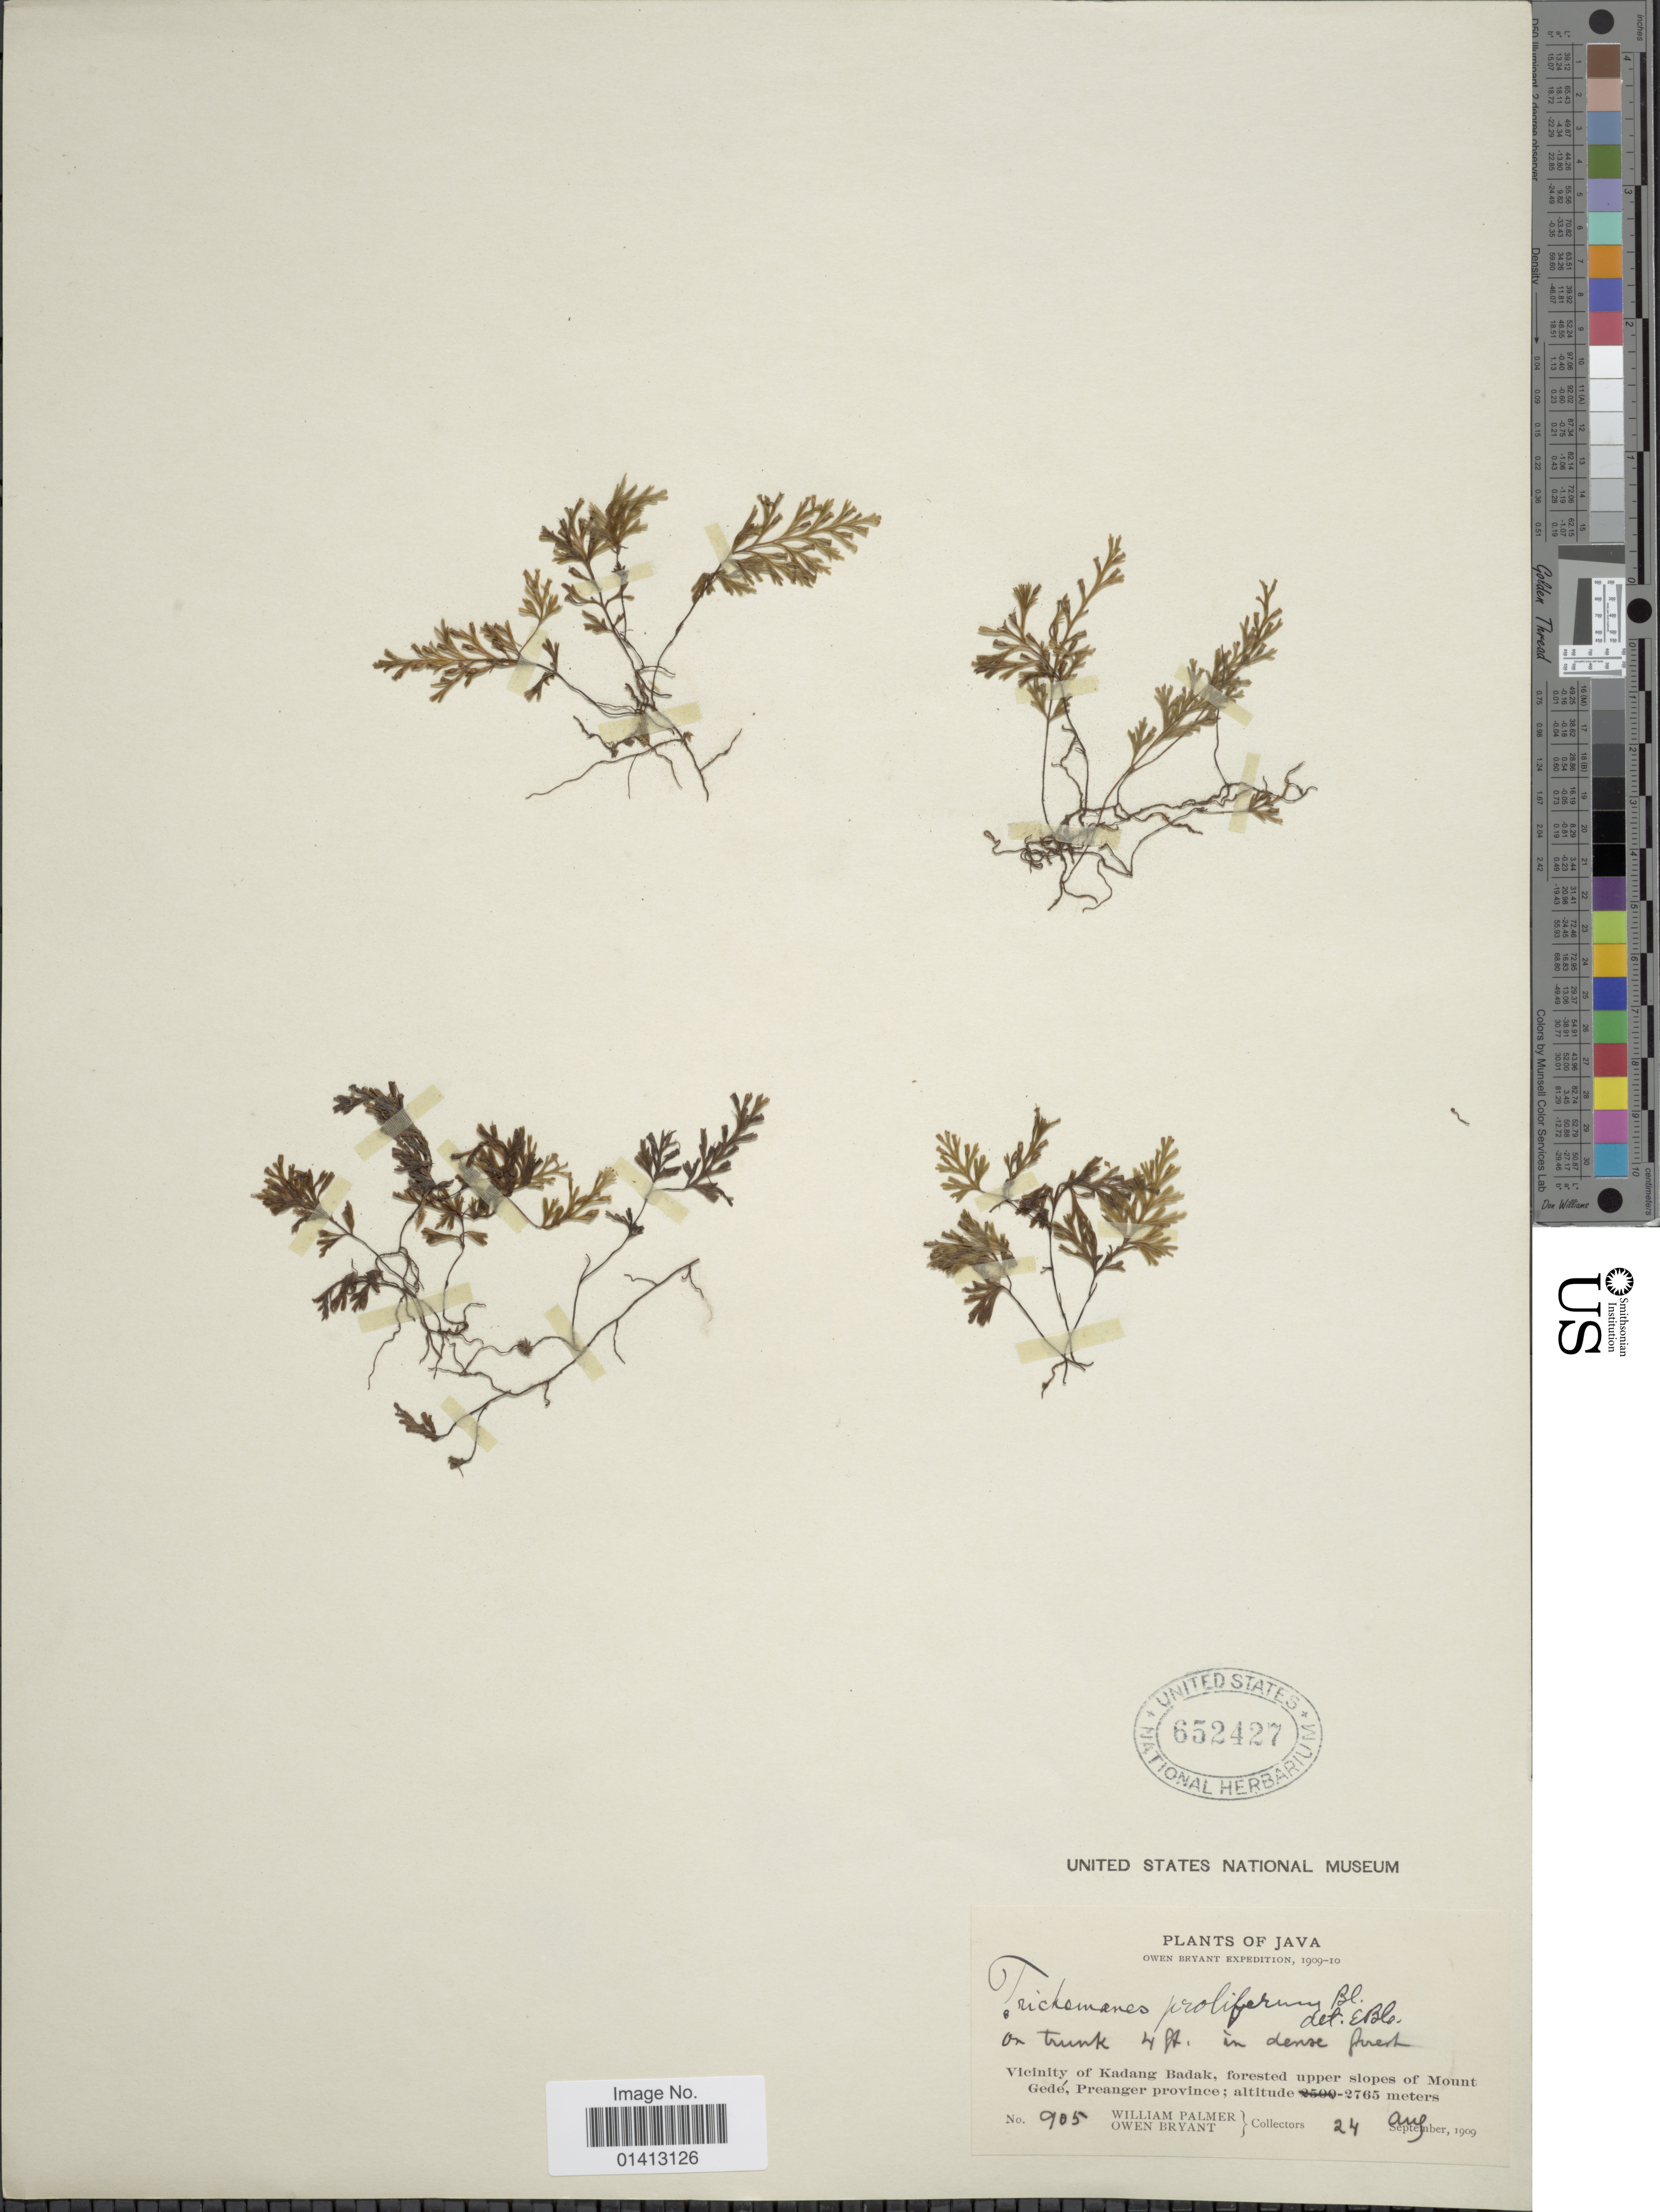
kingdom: Plantae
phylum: Tracheophyta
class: Polypodiopsida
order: Hymenophyllales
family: Hymenophyllaceae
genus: Crepidomanes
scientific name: Crepidomanes proliferum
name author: (Blume) Bostock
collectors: W. Palmer & O. Bryant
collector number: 905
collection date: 1909-08-24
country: Indonesia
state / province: Java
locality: Vicinity of Kadang Badak, forested upper slopes of Mount Gedé, Preanger province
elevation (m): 2765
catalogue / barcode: US 652427